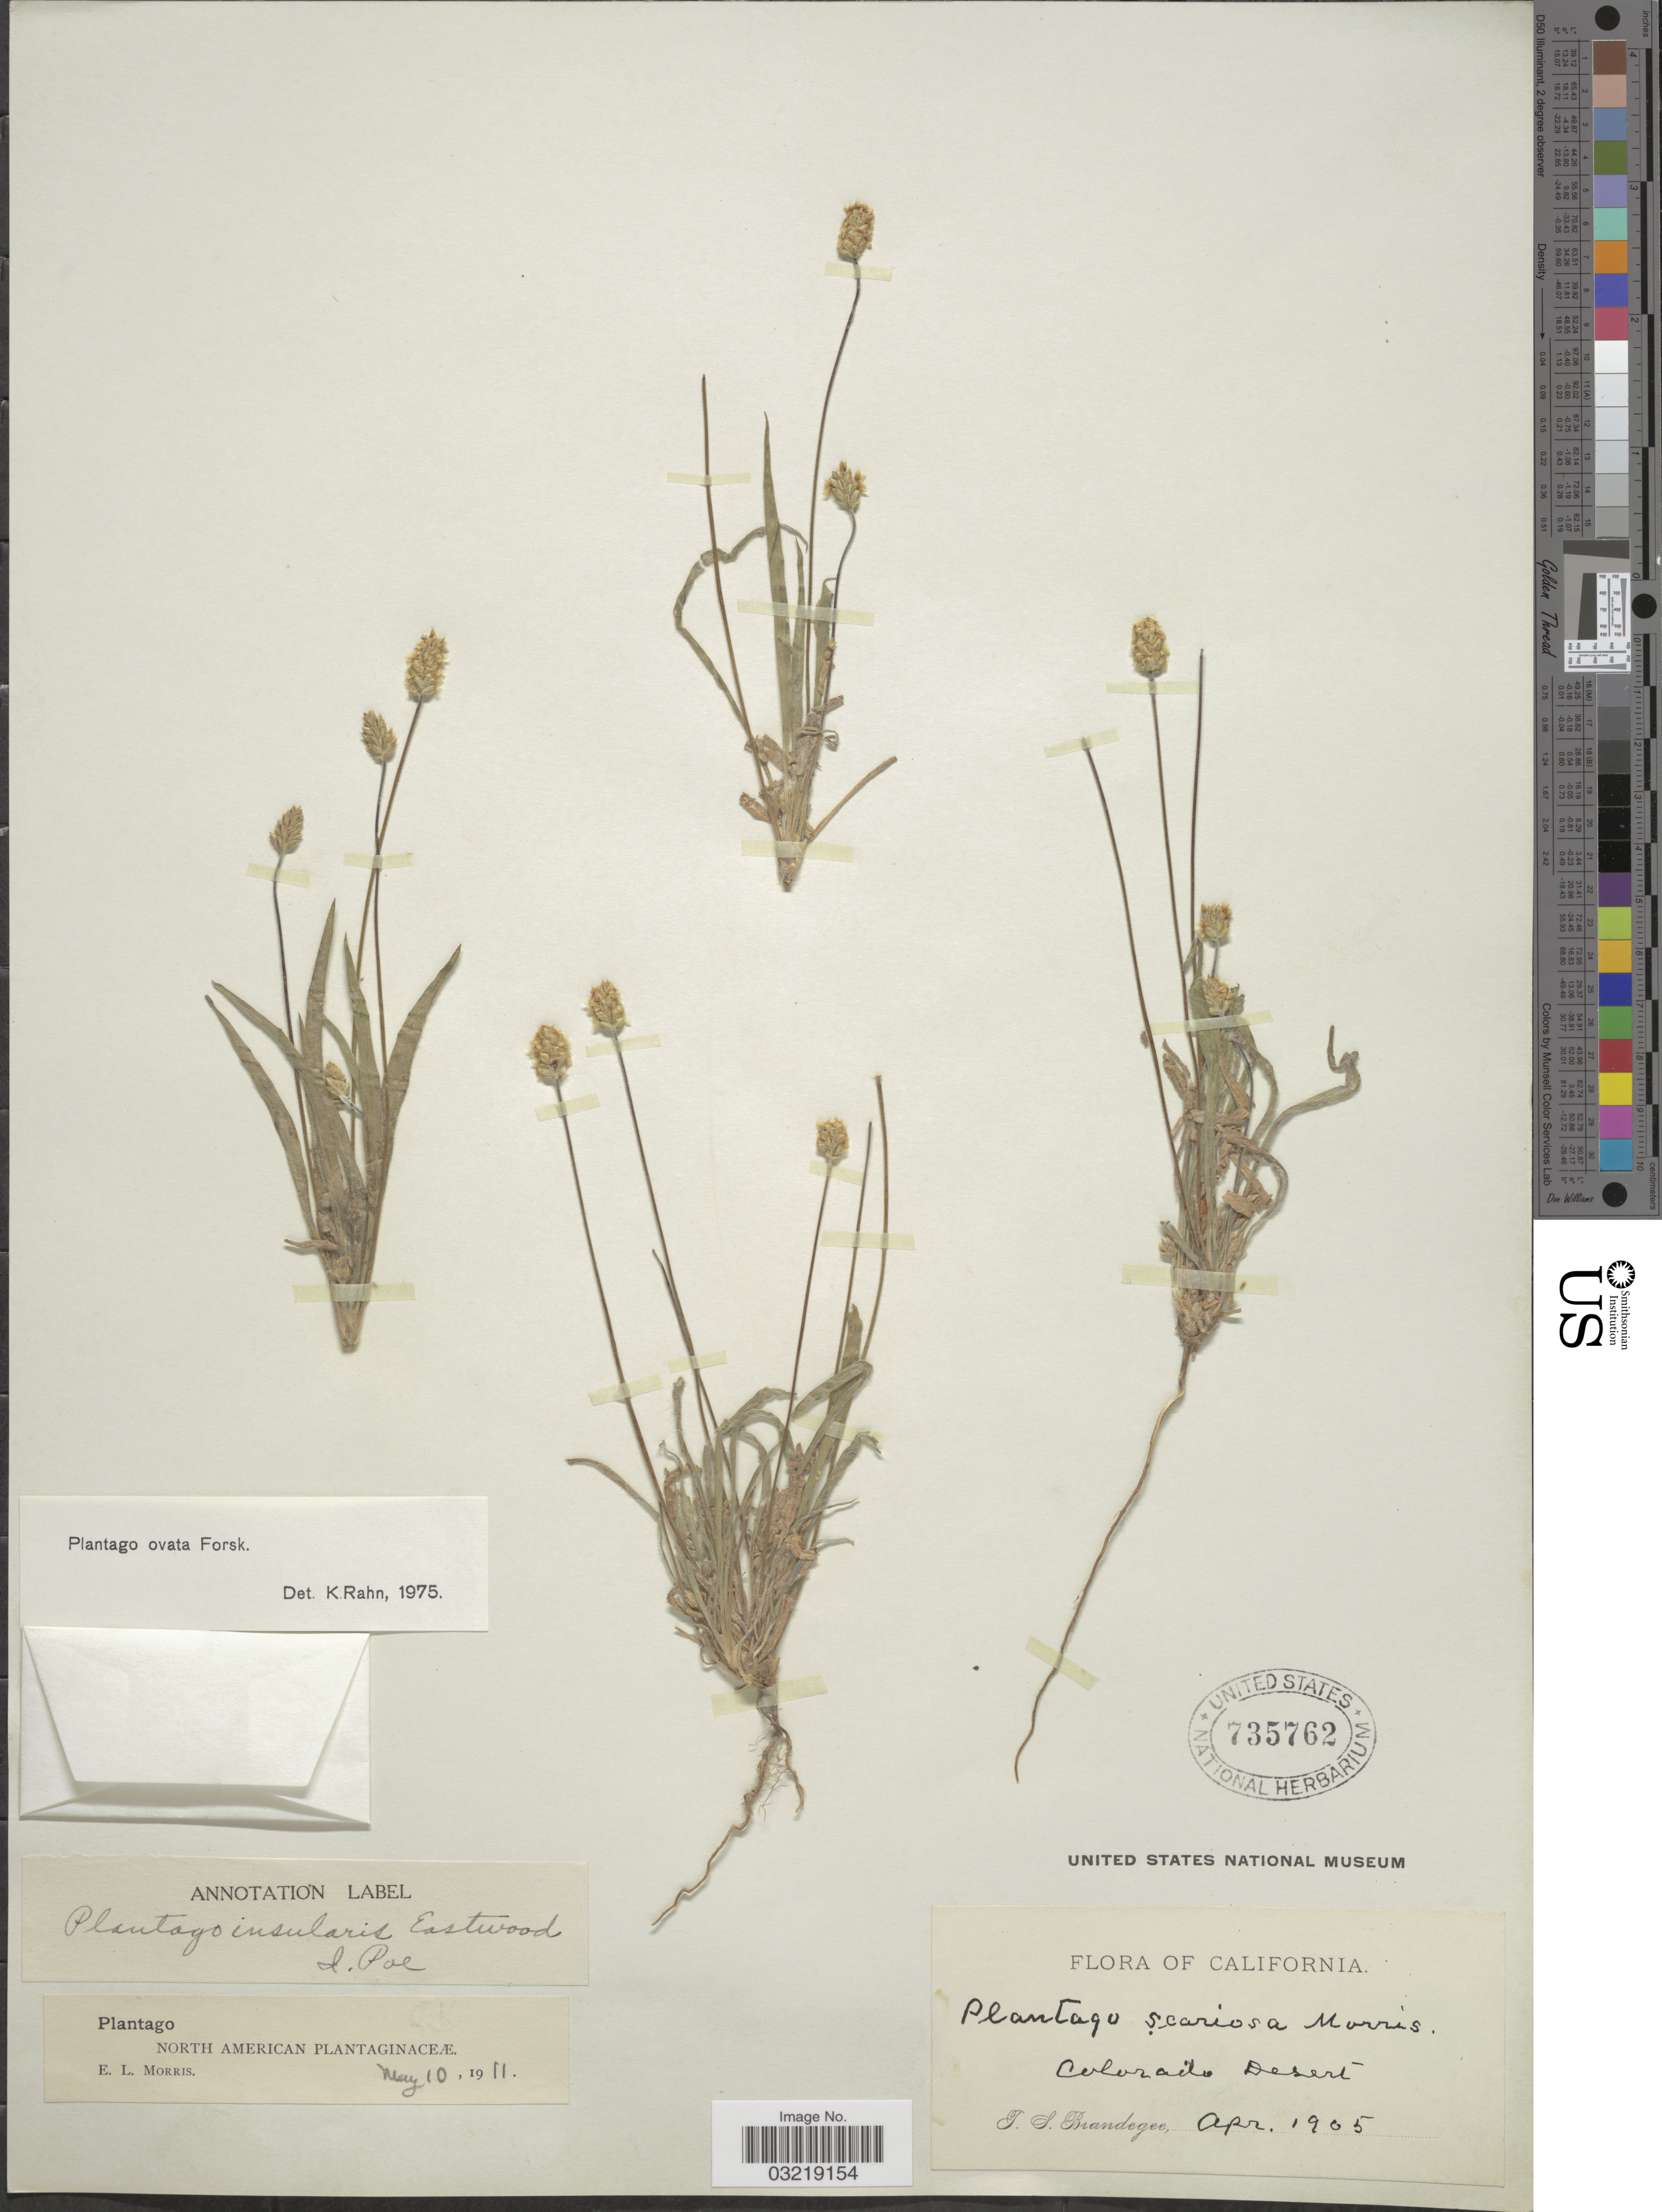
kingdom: Plantae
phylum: Tracheophyta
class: Magnoliopsida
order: Lamiales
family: Plantaginaceae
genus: Plantago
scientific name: Plantago ovata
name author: Forssk.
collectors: T. S. Brandegee (herbarium)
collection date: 1905-04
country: United States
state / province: California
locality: Colorado Desert.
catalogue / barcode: US 735762